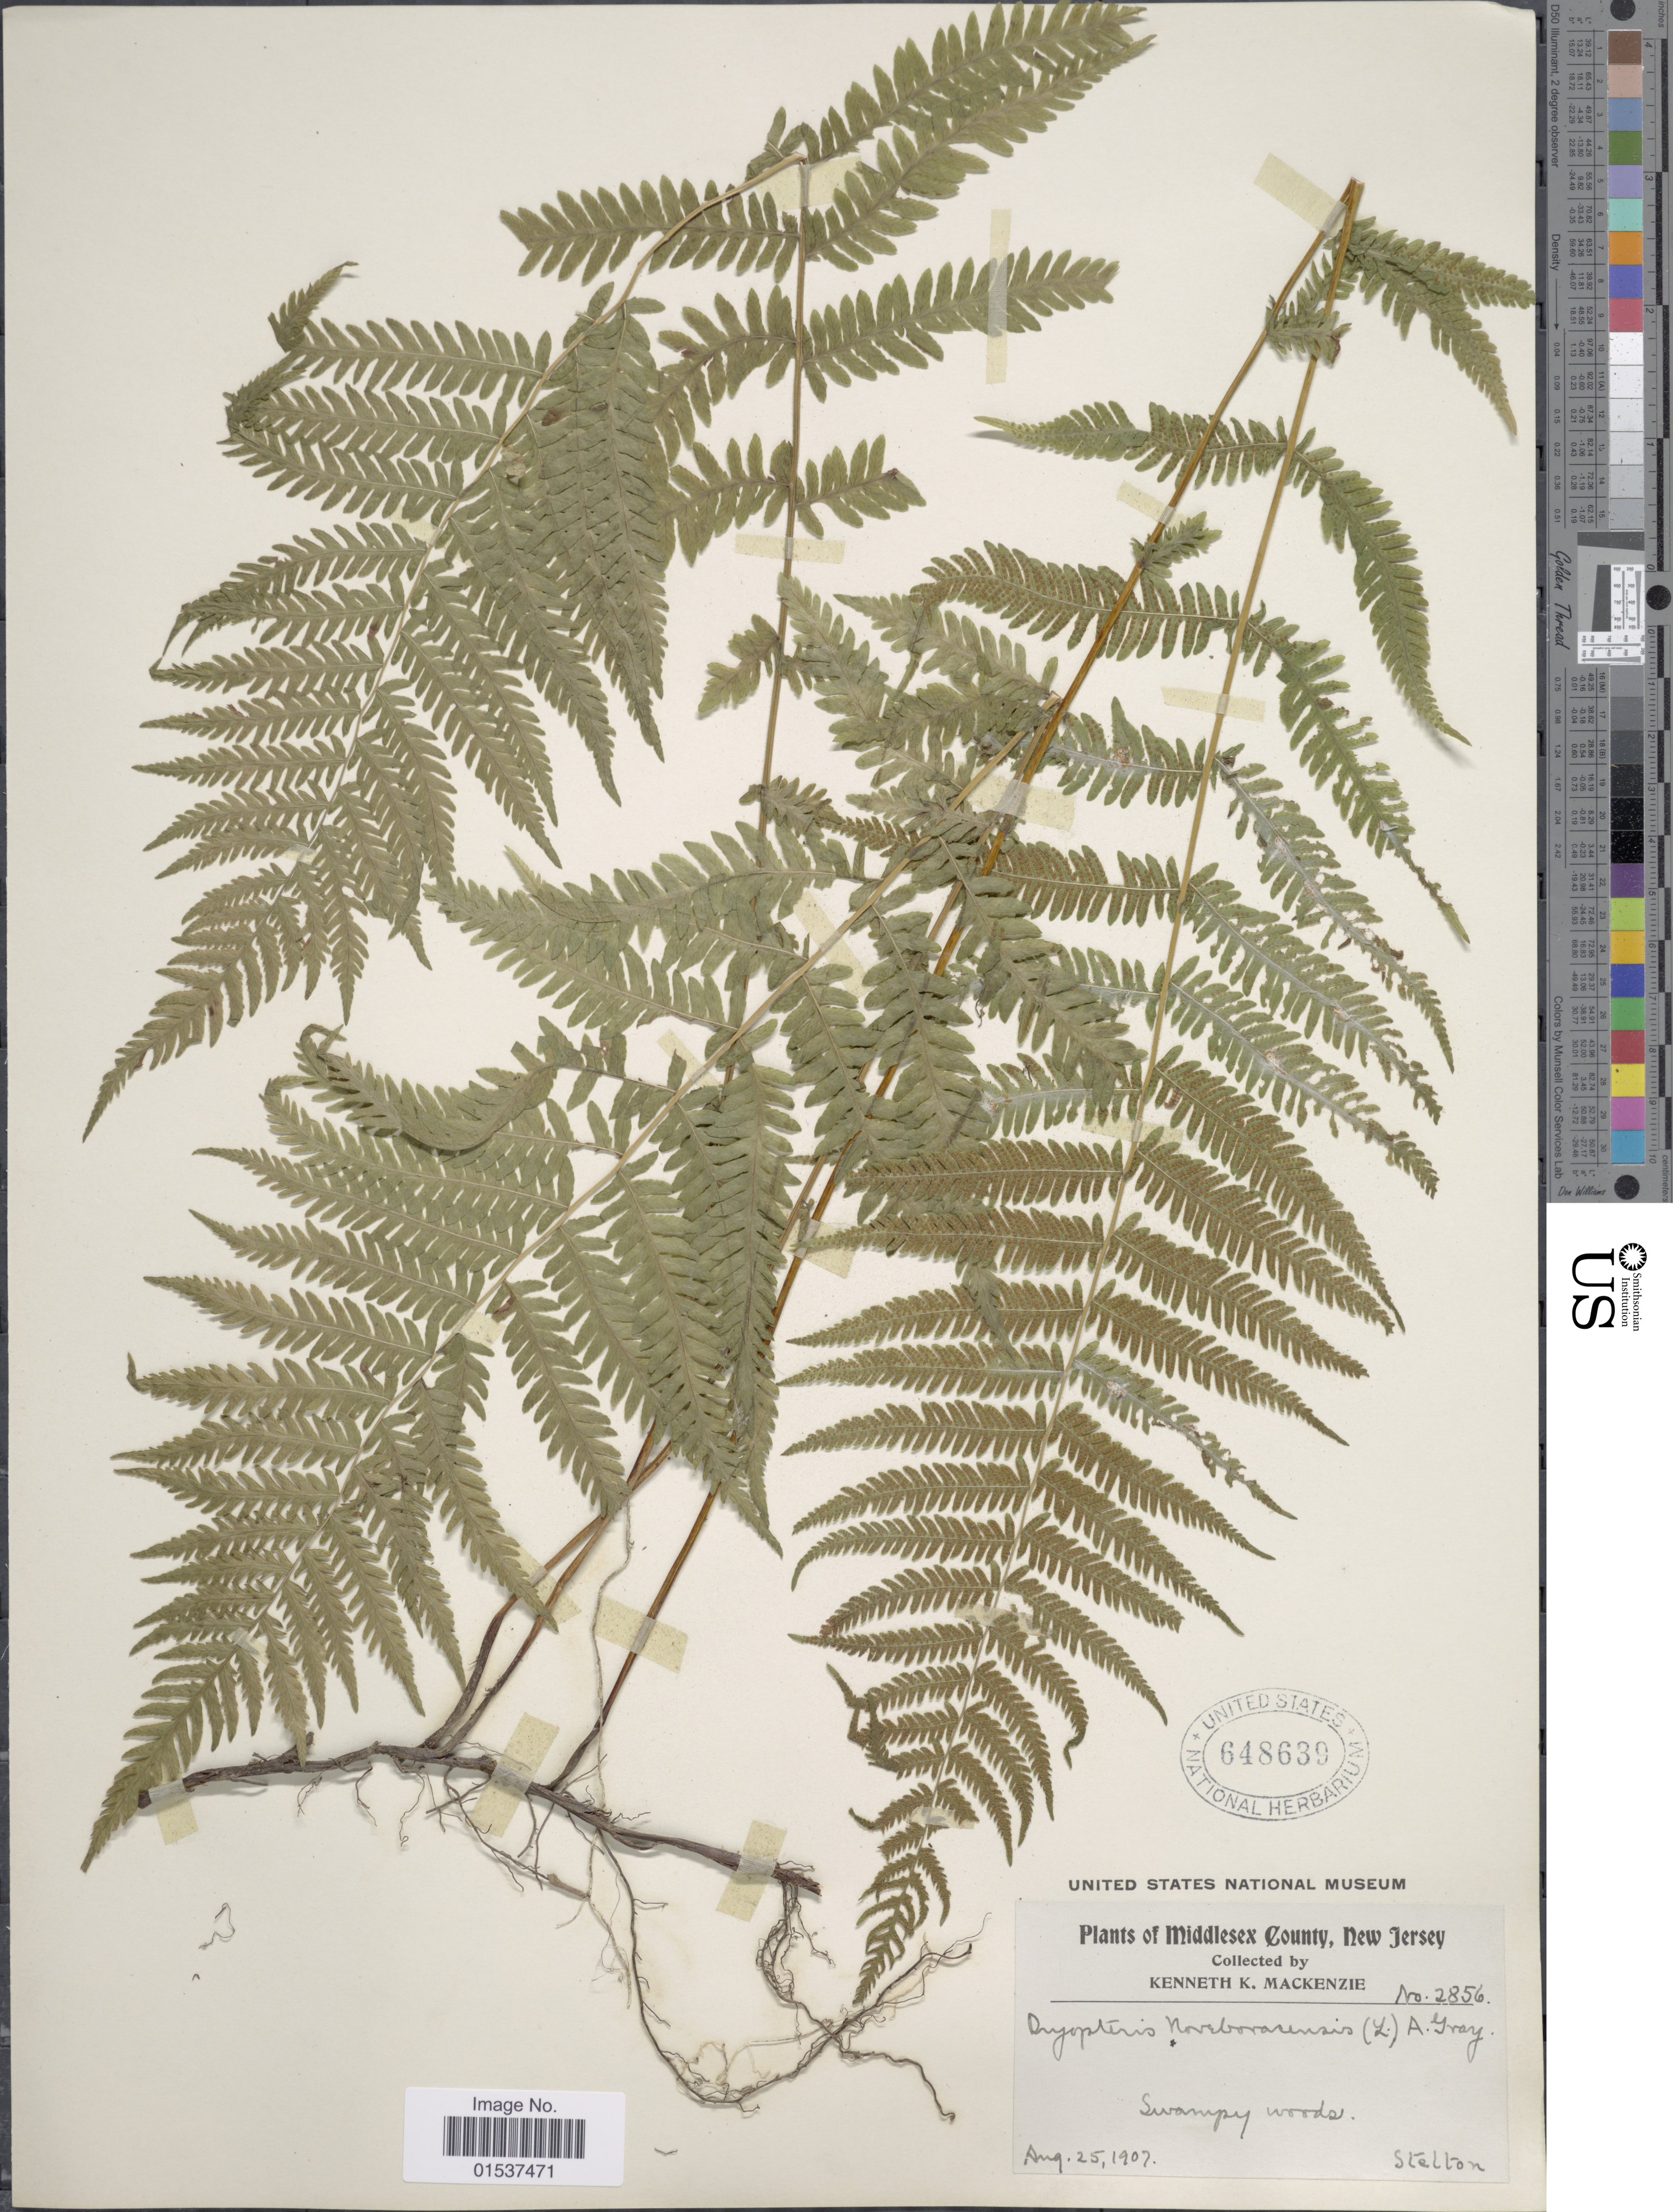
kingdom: Plantae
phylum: Tracheophyta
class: Polypodiopsida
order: Polypodiales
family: Thelypteridaceae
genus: Parathelypteris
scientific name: Parathelypteris noveboracensis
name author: (L.) Ching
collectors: K. K. Mackenzie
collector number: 2856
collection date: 1907-08-25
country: United States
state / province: New Jersey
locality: Middlesex County, New Jersey, Stelton.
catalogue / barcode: US 648639